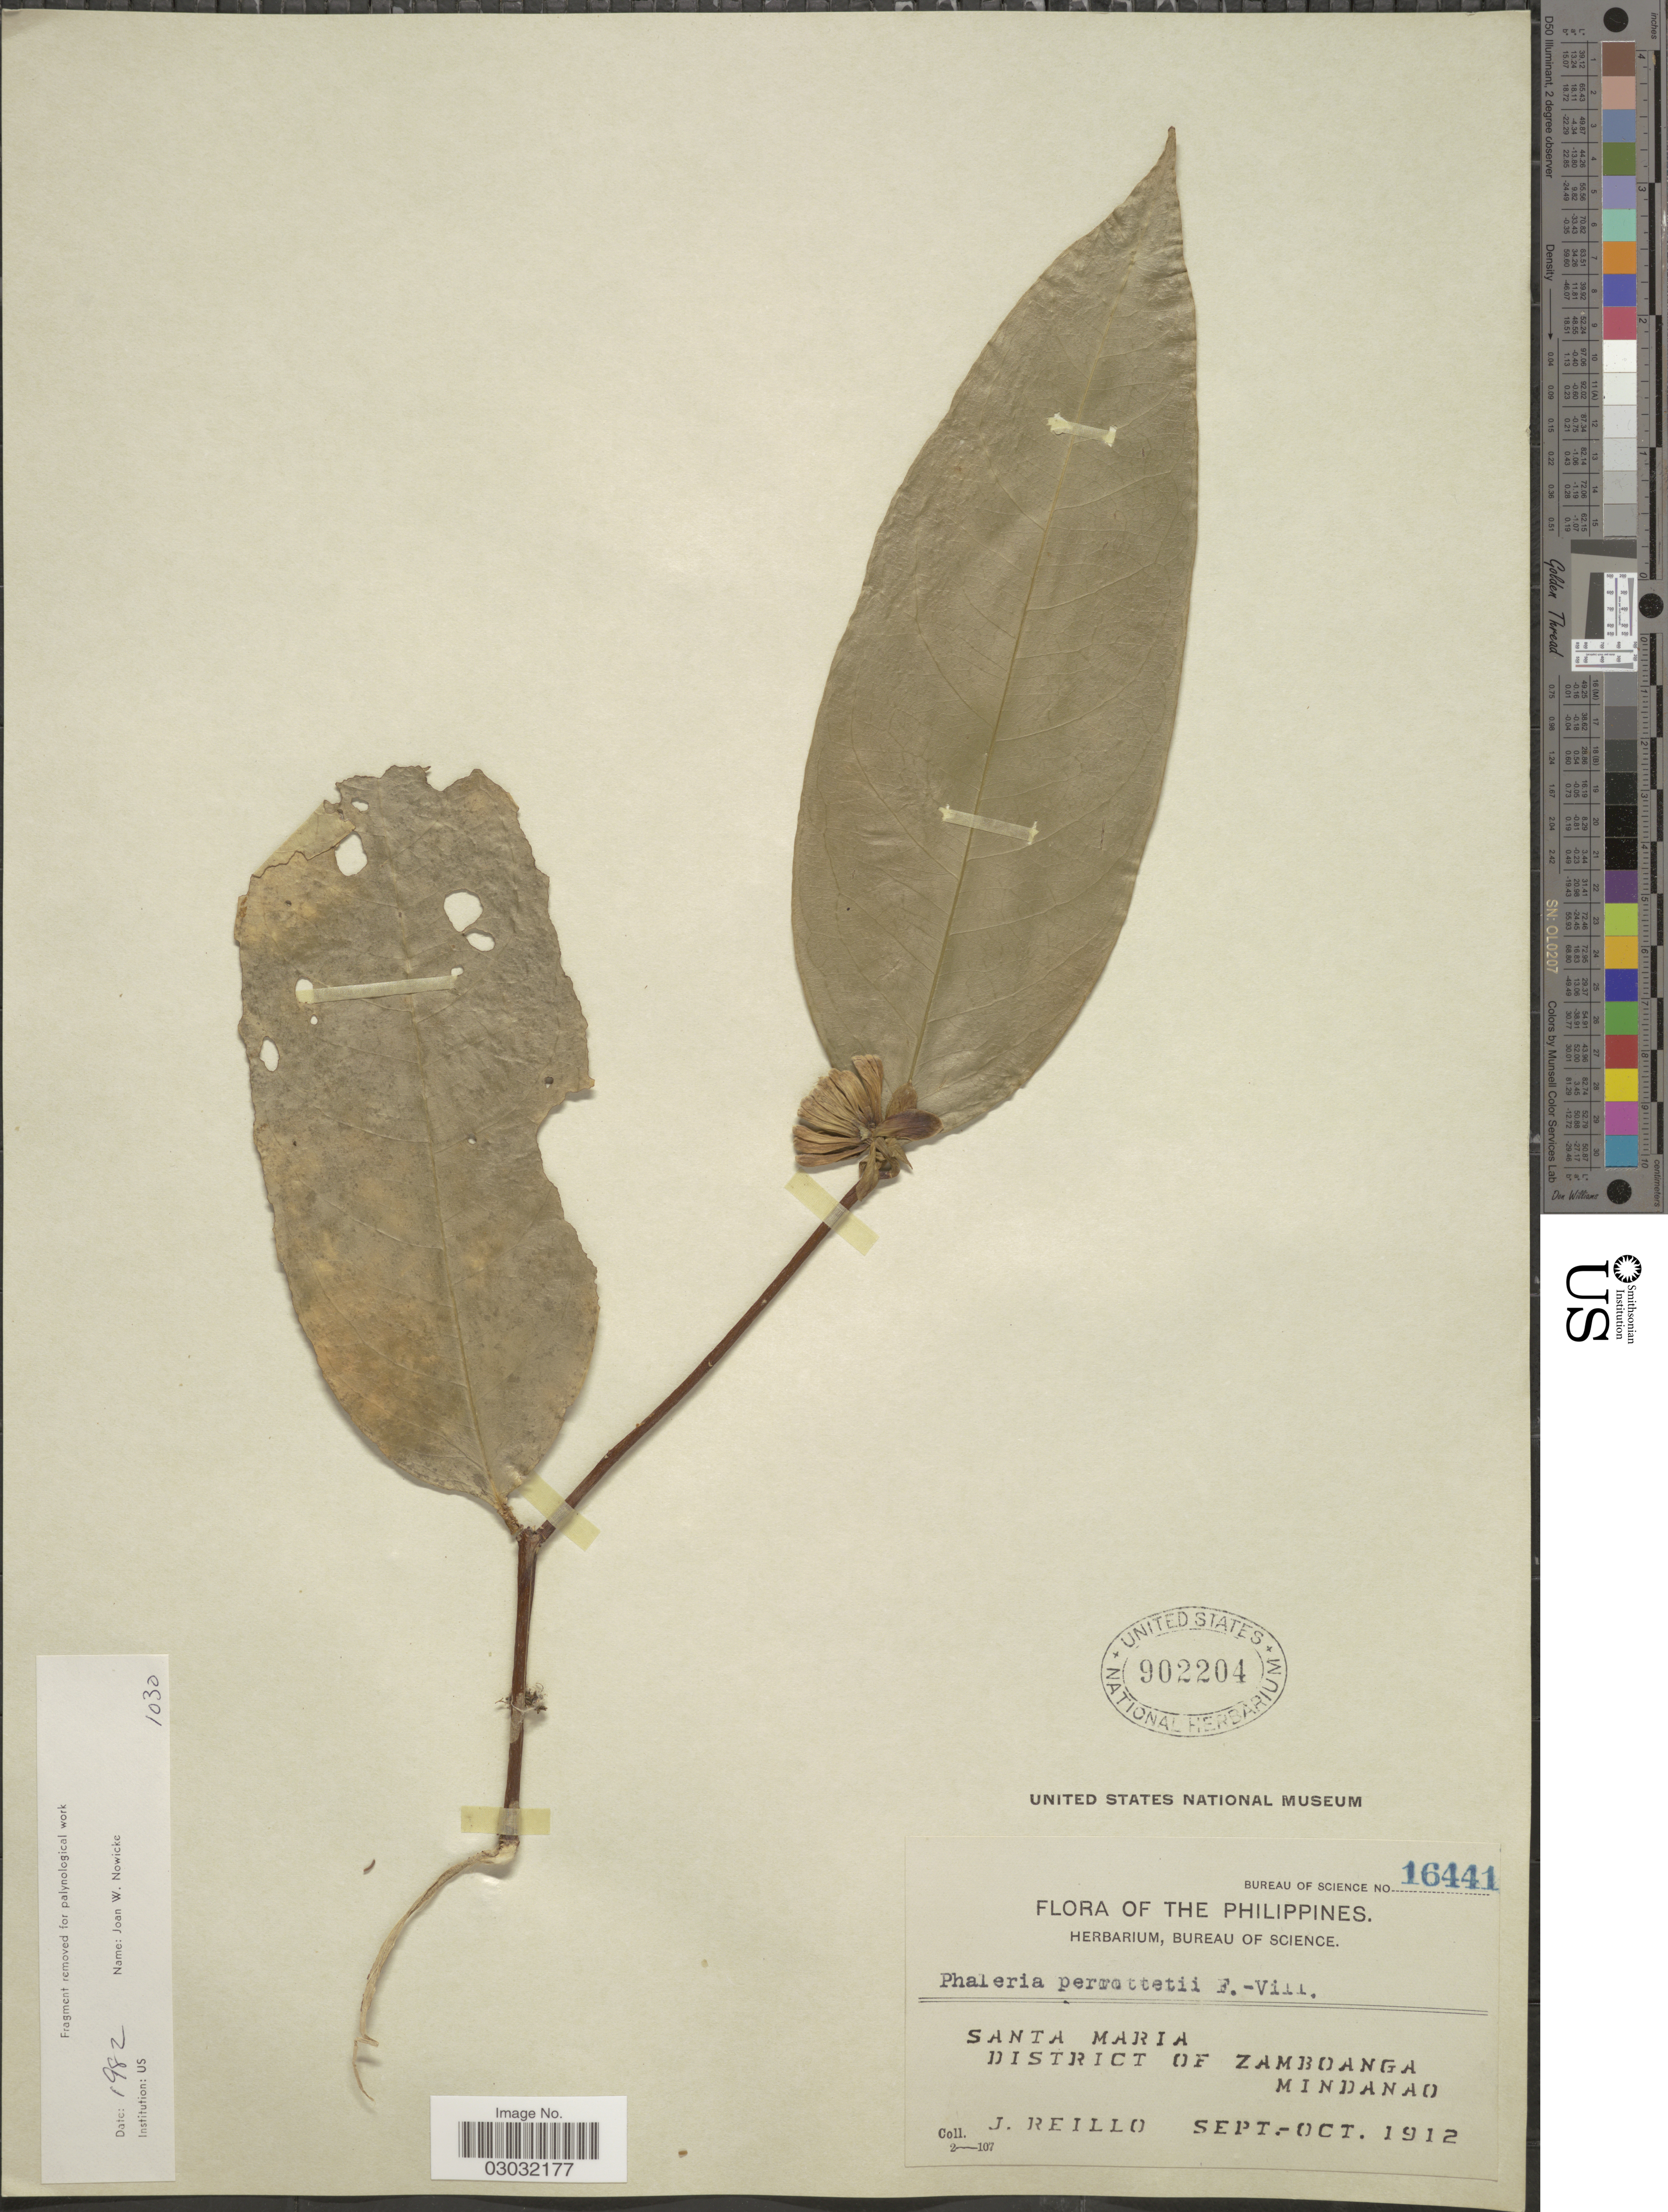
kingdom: Plantae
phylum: Tracheophyta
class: Magnoliopsida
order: Malvales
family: Thymelaeaceae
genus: Phaleria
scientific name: Phaleria perrottetiana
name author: (Decne.) Fern.-Vill.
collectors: J. Reillo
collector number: Bureau of Science 16441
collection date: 1912-09/1912-10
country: Philippines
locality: Santa Maria. District of Zamboanga. Mindanao.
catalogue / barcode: US 902204